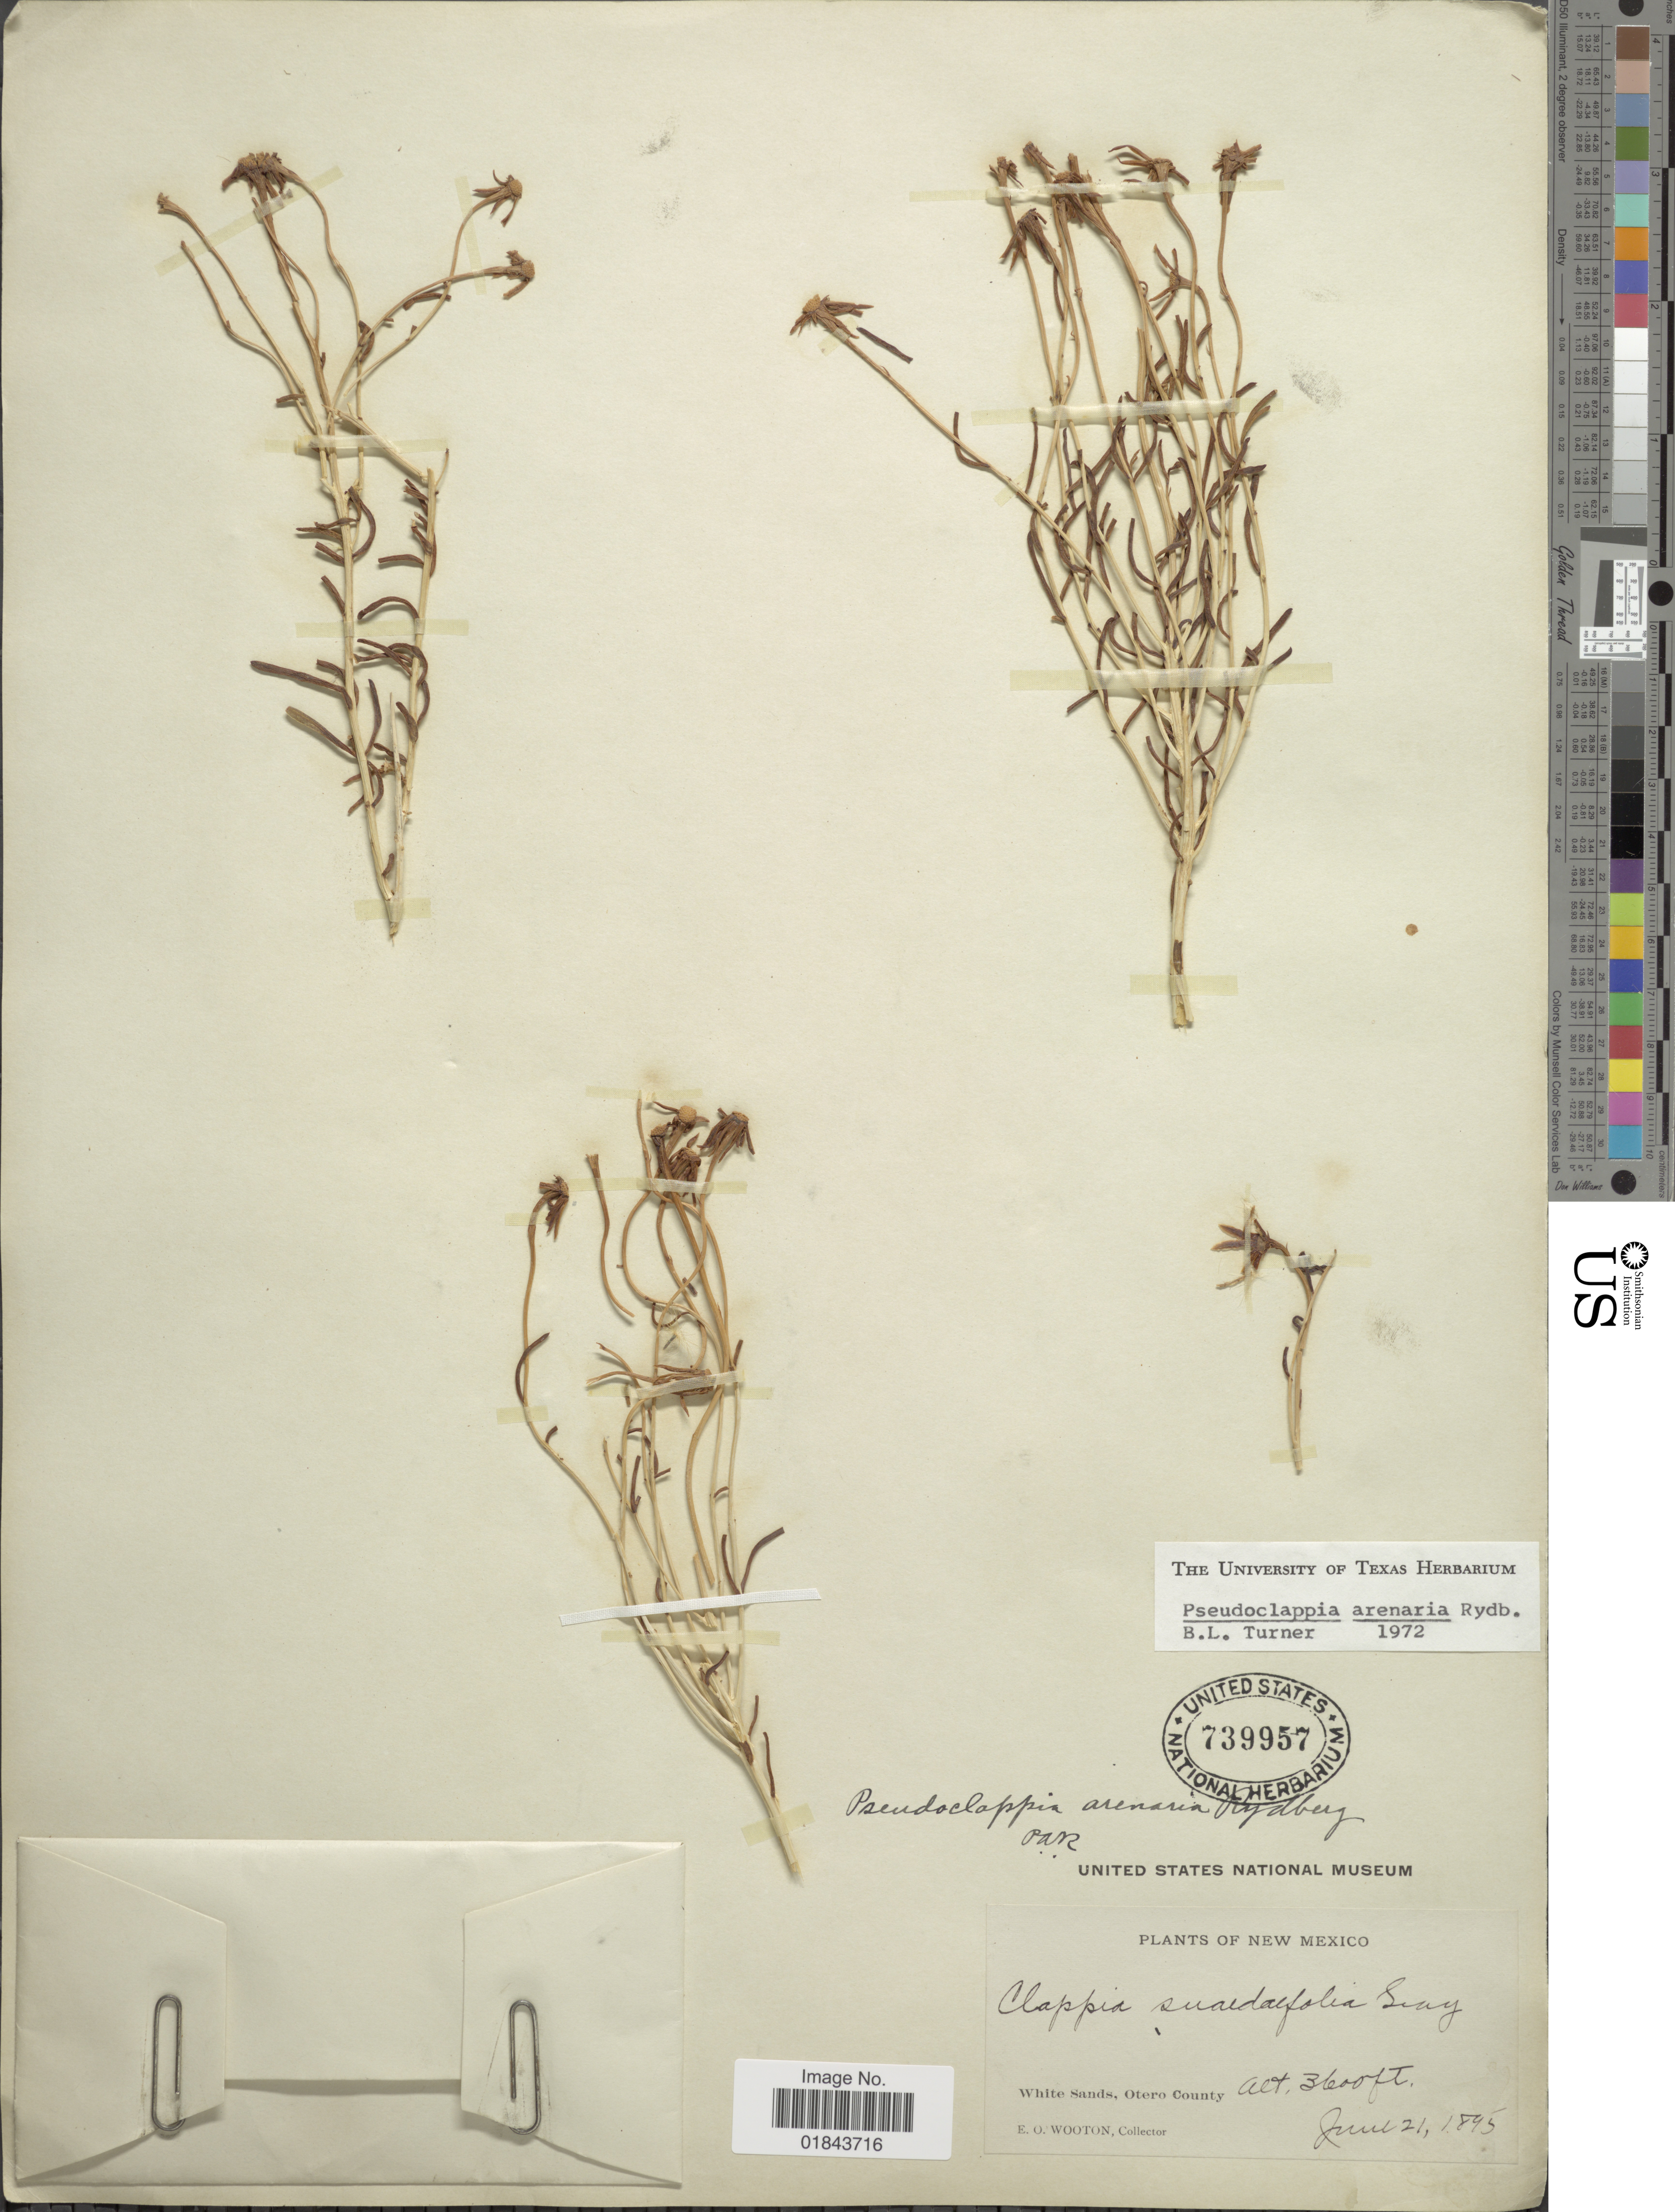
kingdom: Plantae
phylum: Tracheophyta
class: Magnoliopsida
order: Asterales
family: Asteraceae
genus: Pseudoclappia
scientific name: Pseudoclappia arenaria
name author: Rydb.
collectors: E. O. Wooton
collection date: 1895-06-21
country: United States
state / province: New Mexico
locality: White Sands, Otero County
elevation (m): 1097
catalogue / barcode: US 739957